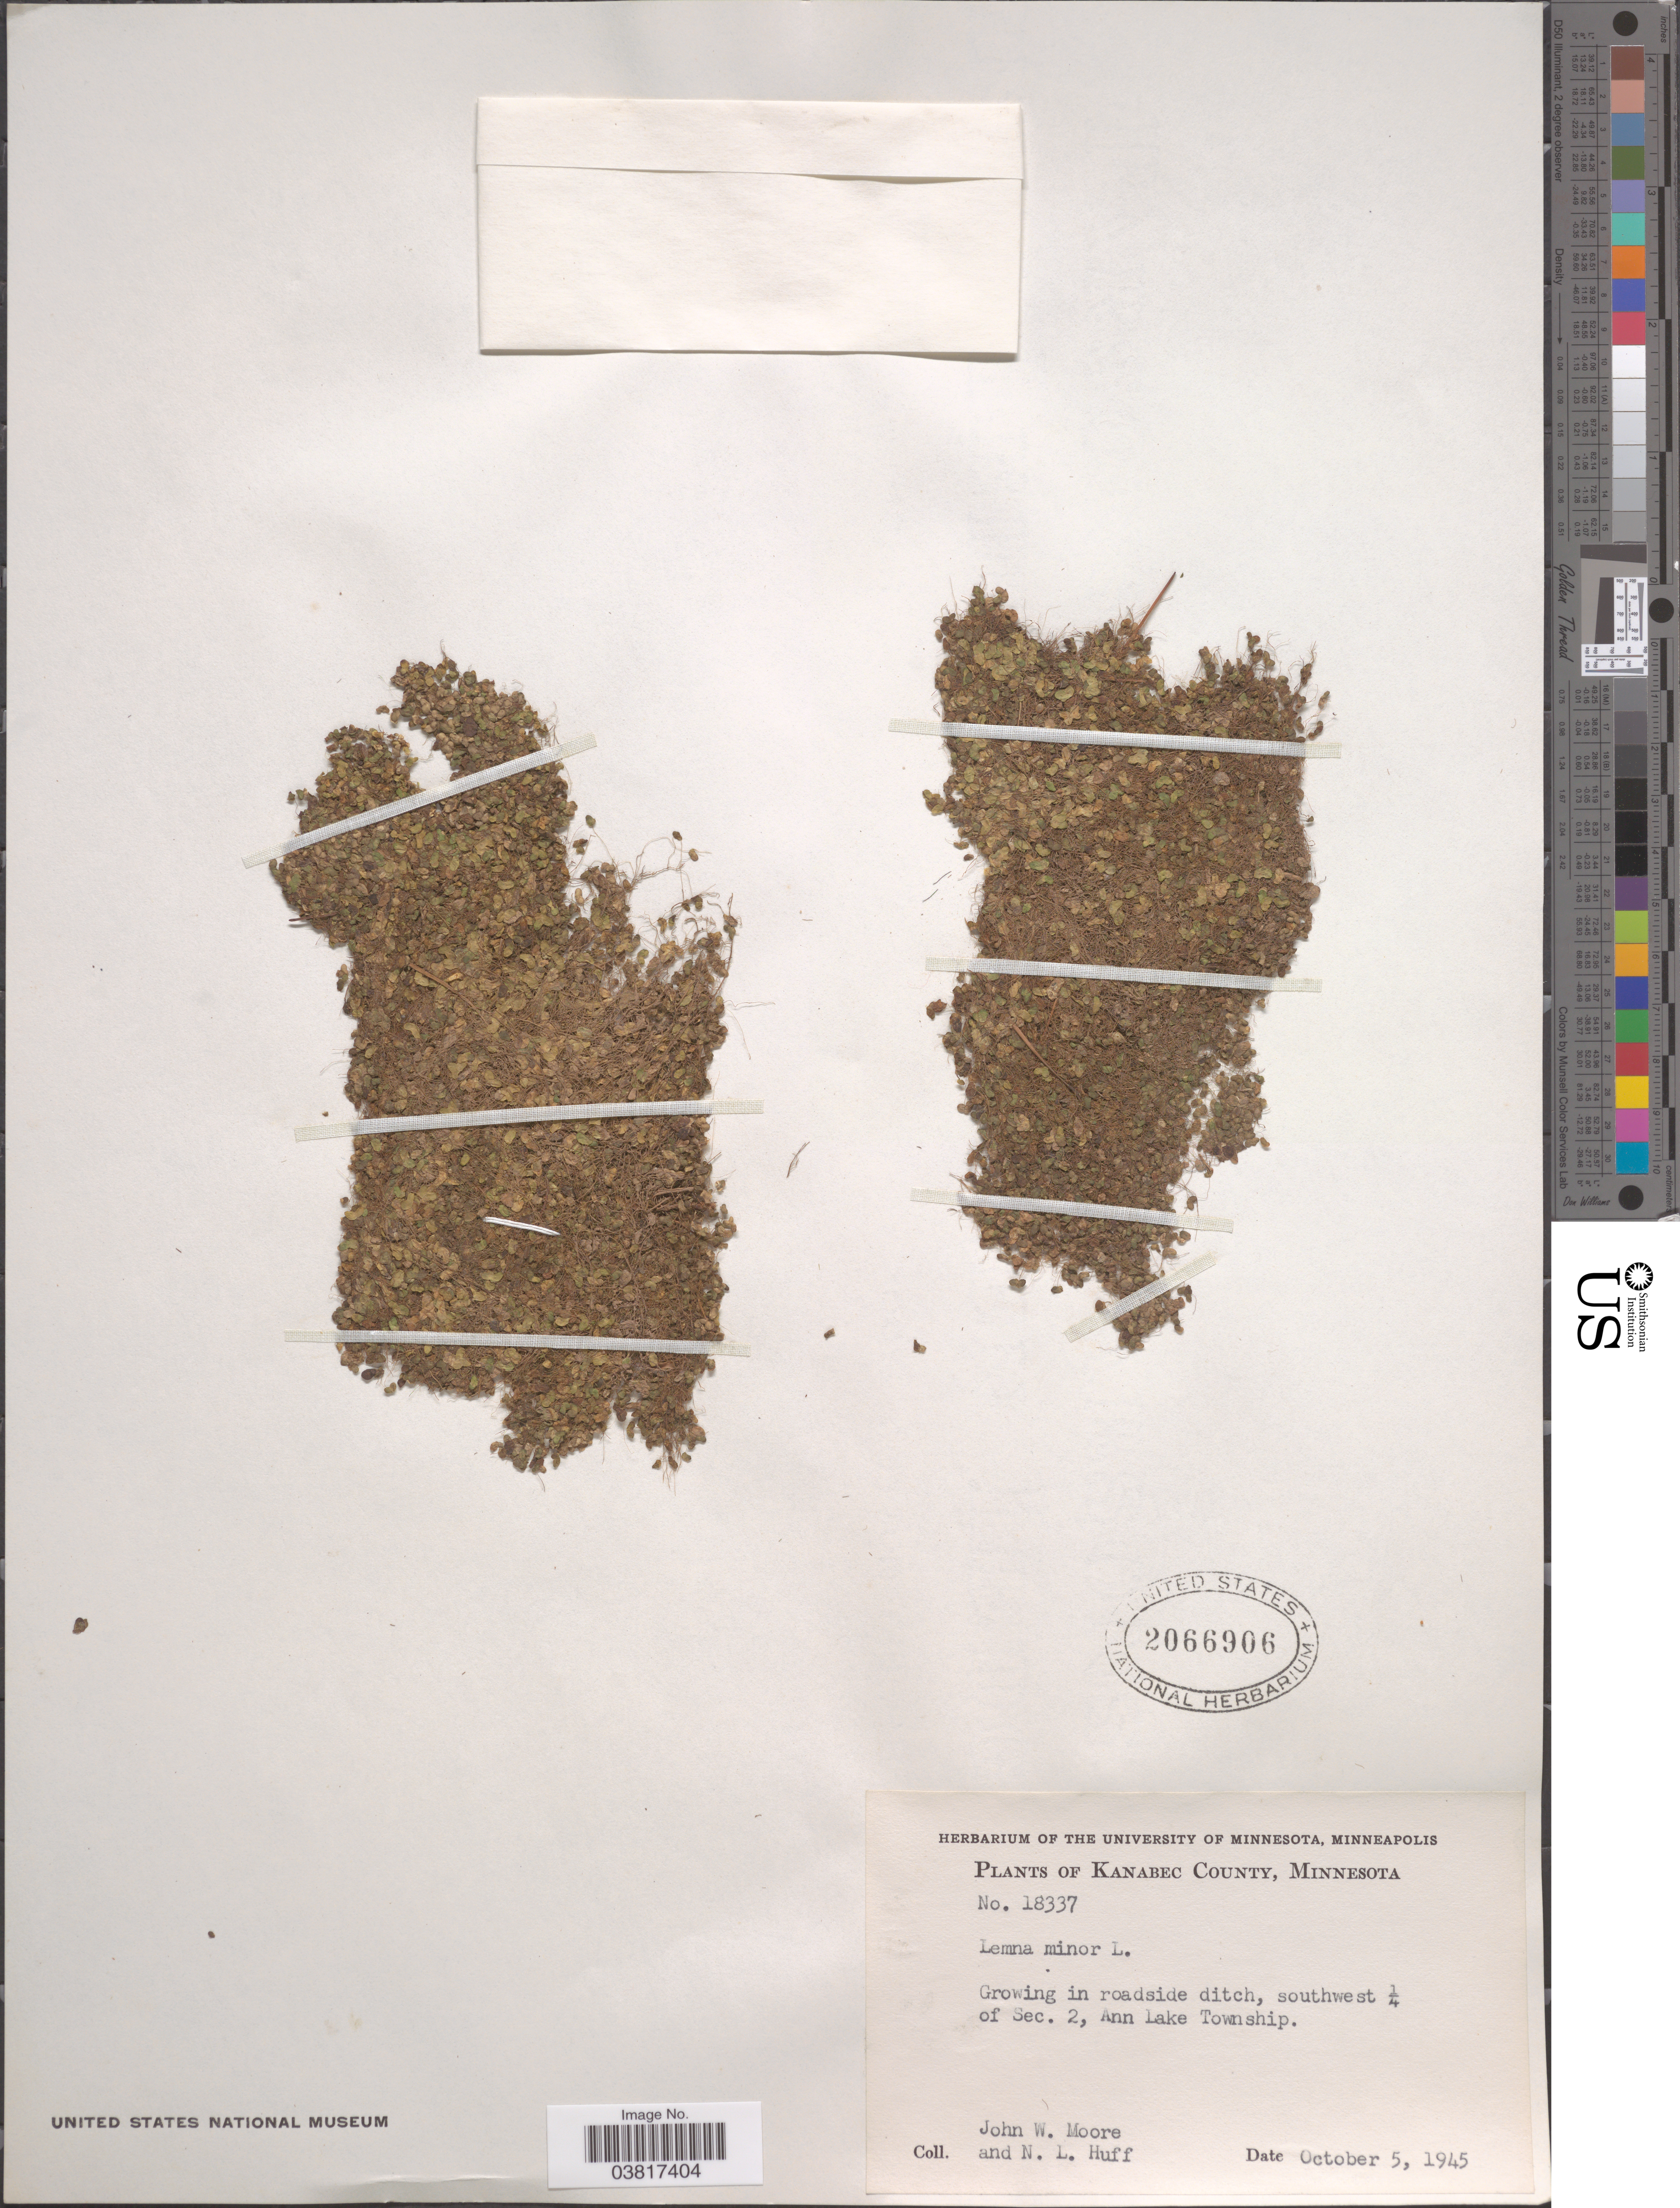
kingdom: Plantae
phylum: Tracheophyta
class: Liliopsida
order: Alismatales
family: Araceae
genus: Lemna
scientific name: Lemna minor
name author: L.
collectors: J. Moore & N. Huff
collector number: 18337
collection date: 1945-10-05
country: United States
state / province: Minnesota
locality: Kanabec County. In roadside ditch, southwest ¼ of Sec. 2, Ann Lake Township.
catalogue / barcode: US 2066906